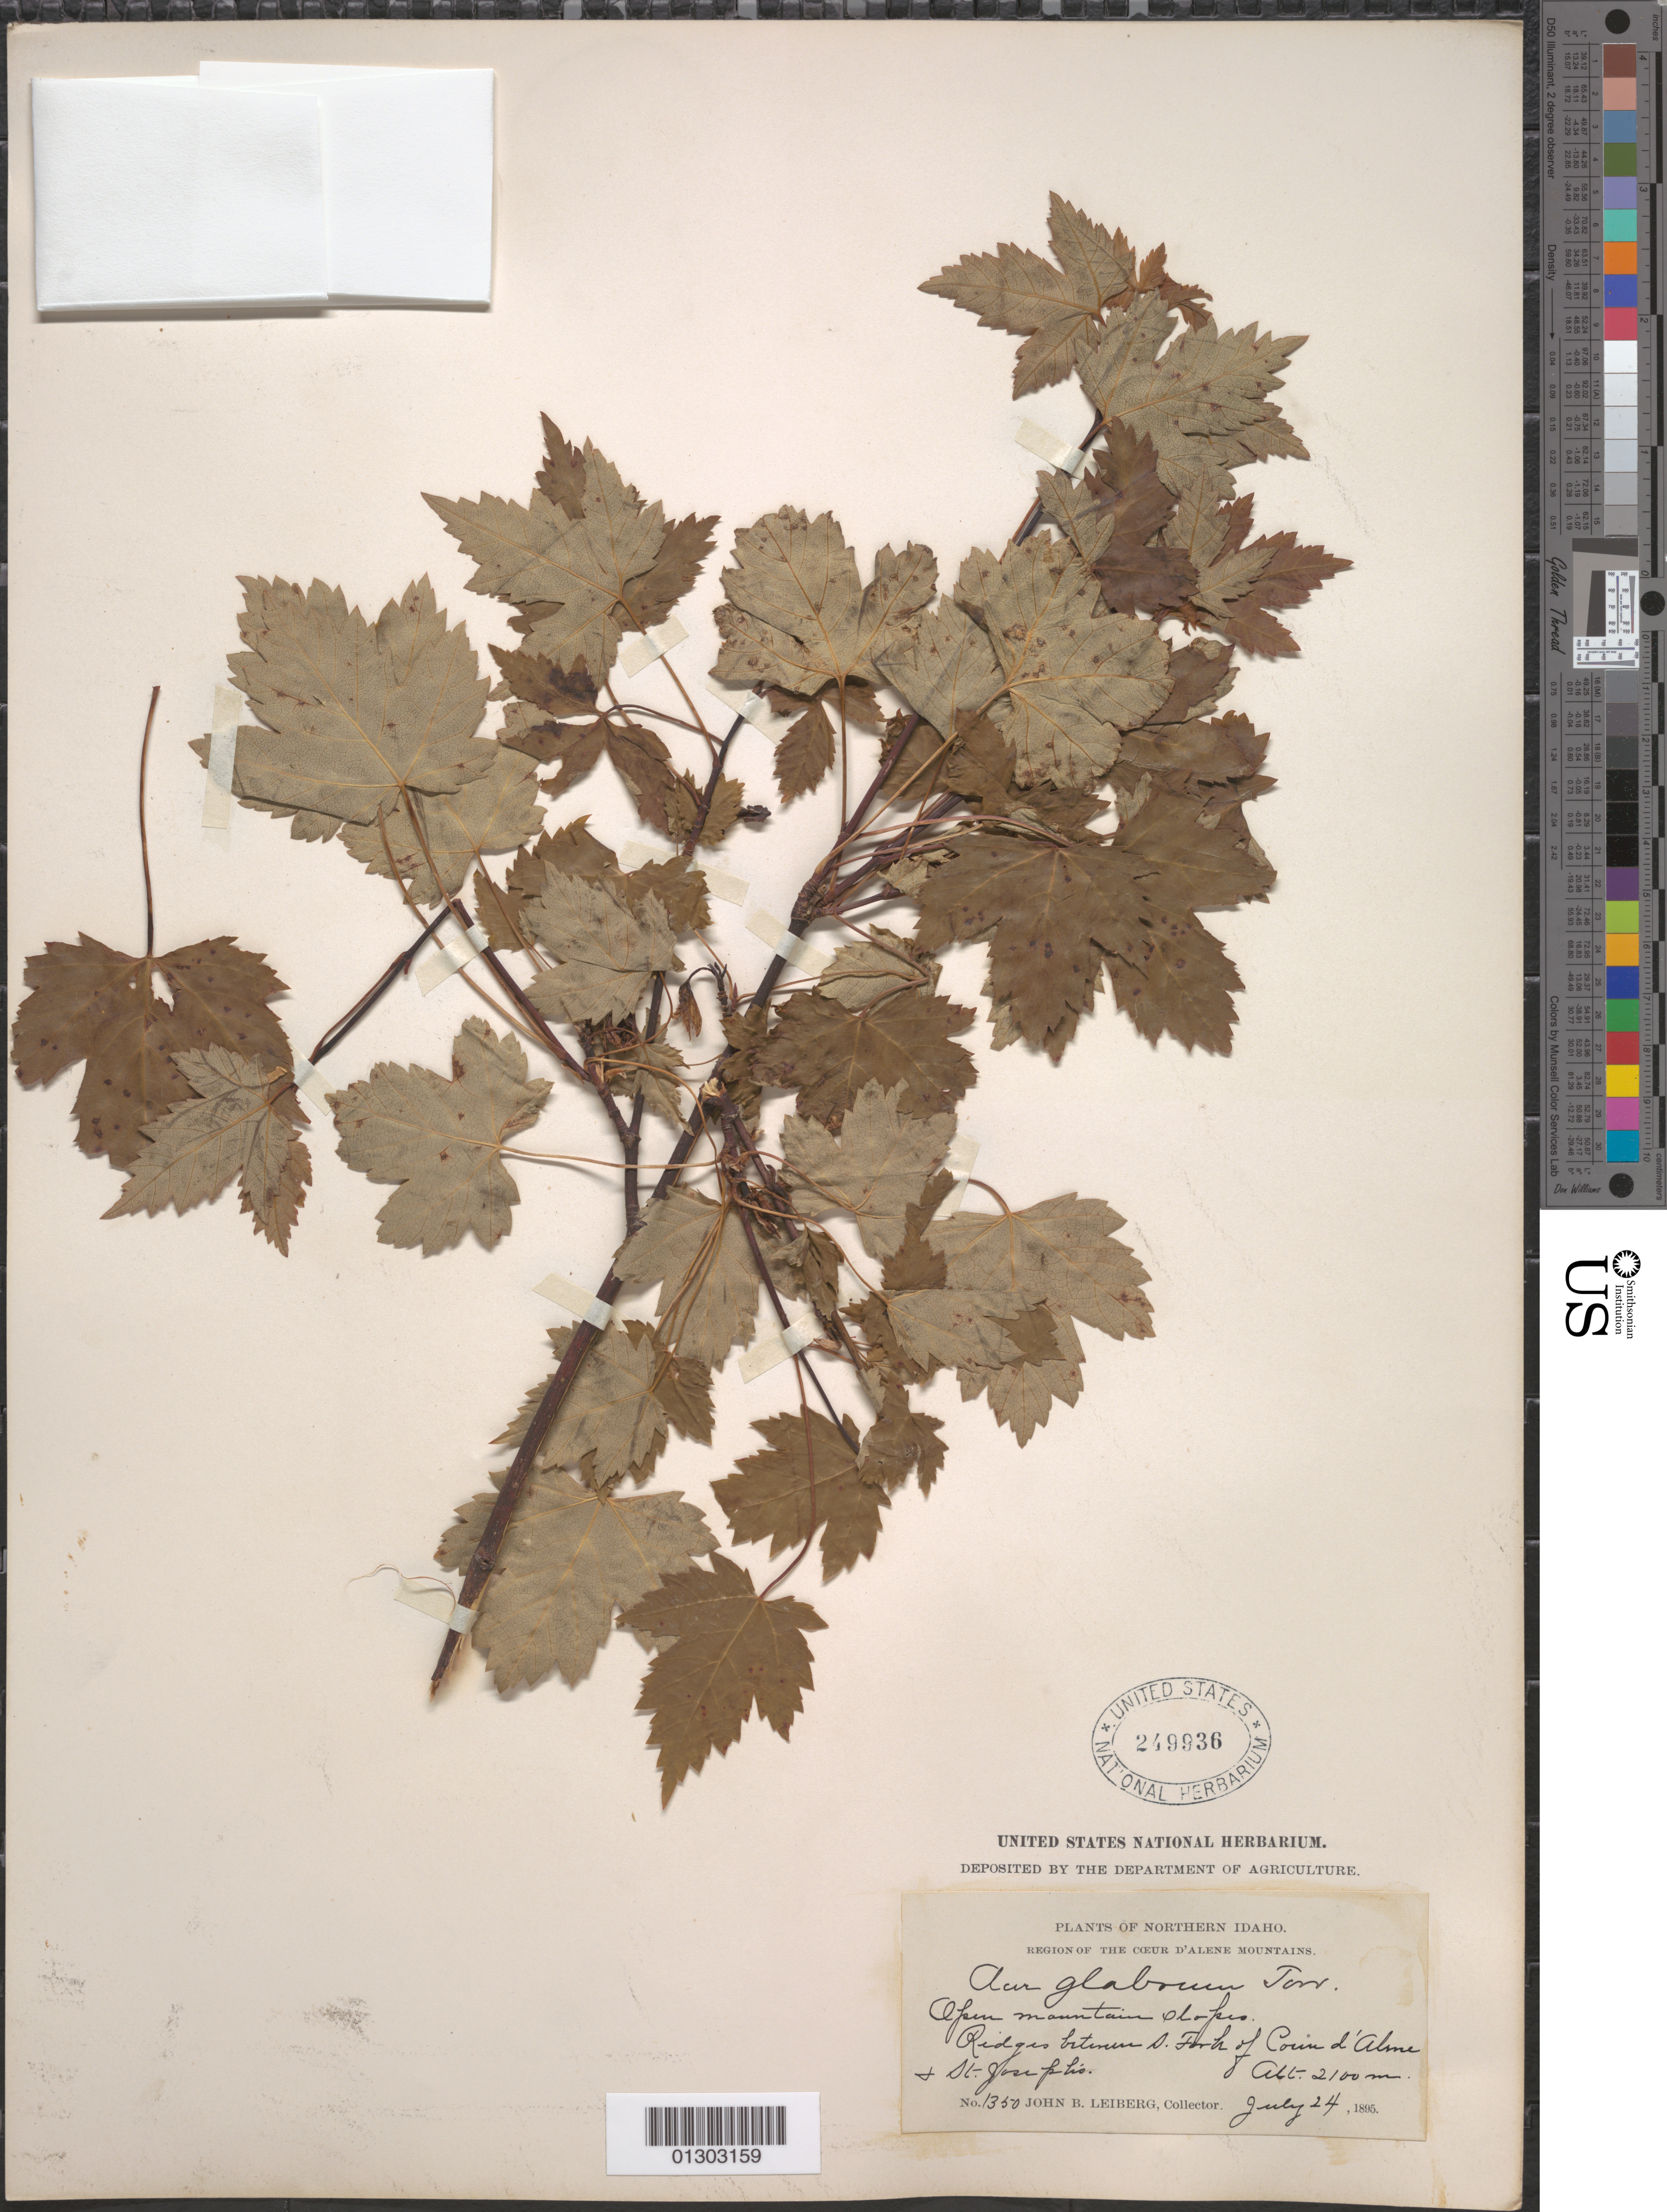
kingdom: Plantae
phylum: Tracheophyta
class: Magnoliopsida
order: Sapindales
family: Sapindaceae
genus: Acer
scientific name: Acer glabrum var. douglasii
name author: (Hook.) Dippel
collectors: J. Leiberg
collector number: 1350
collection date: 1895-07-24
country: United States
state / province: Idaho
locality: Between S fork of Coeur d'Alene and St. Joseph's.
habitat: Open mountain slopes.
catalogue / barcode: US 249936